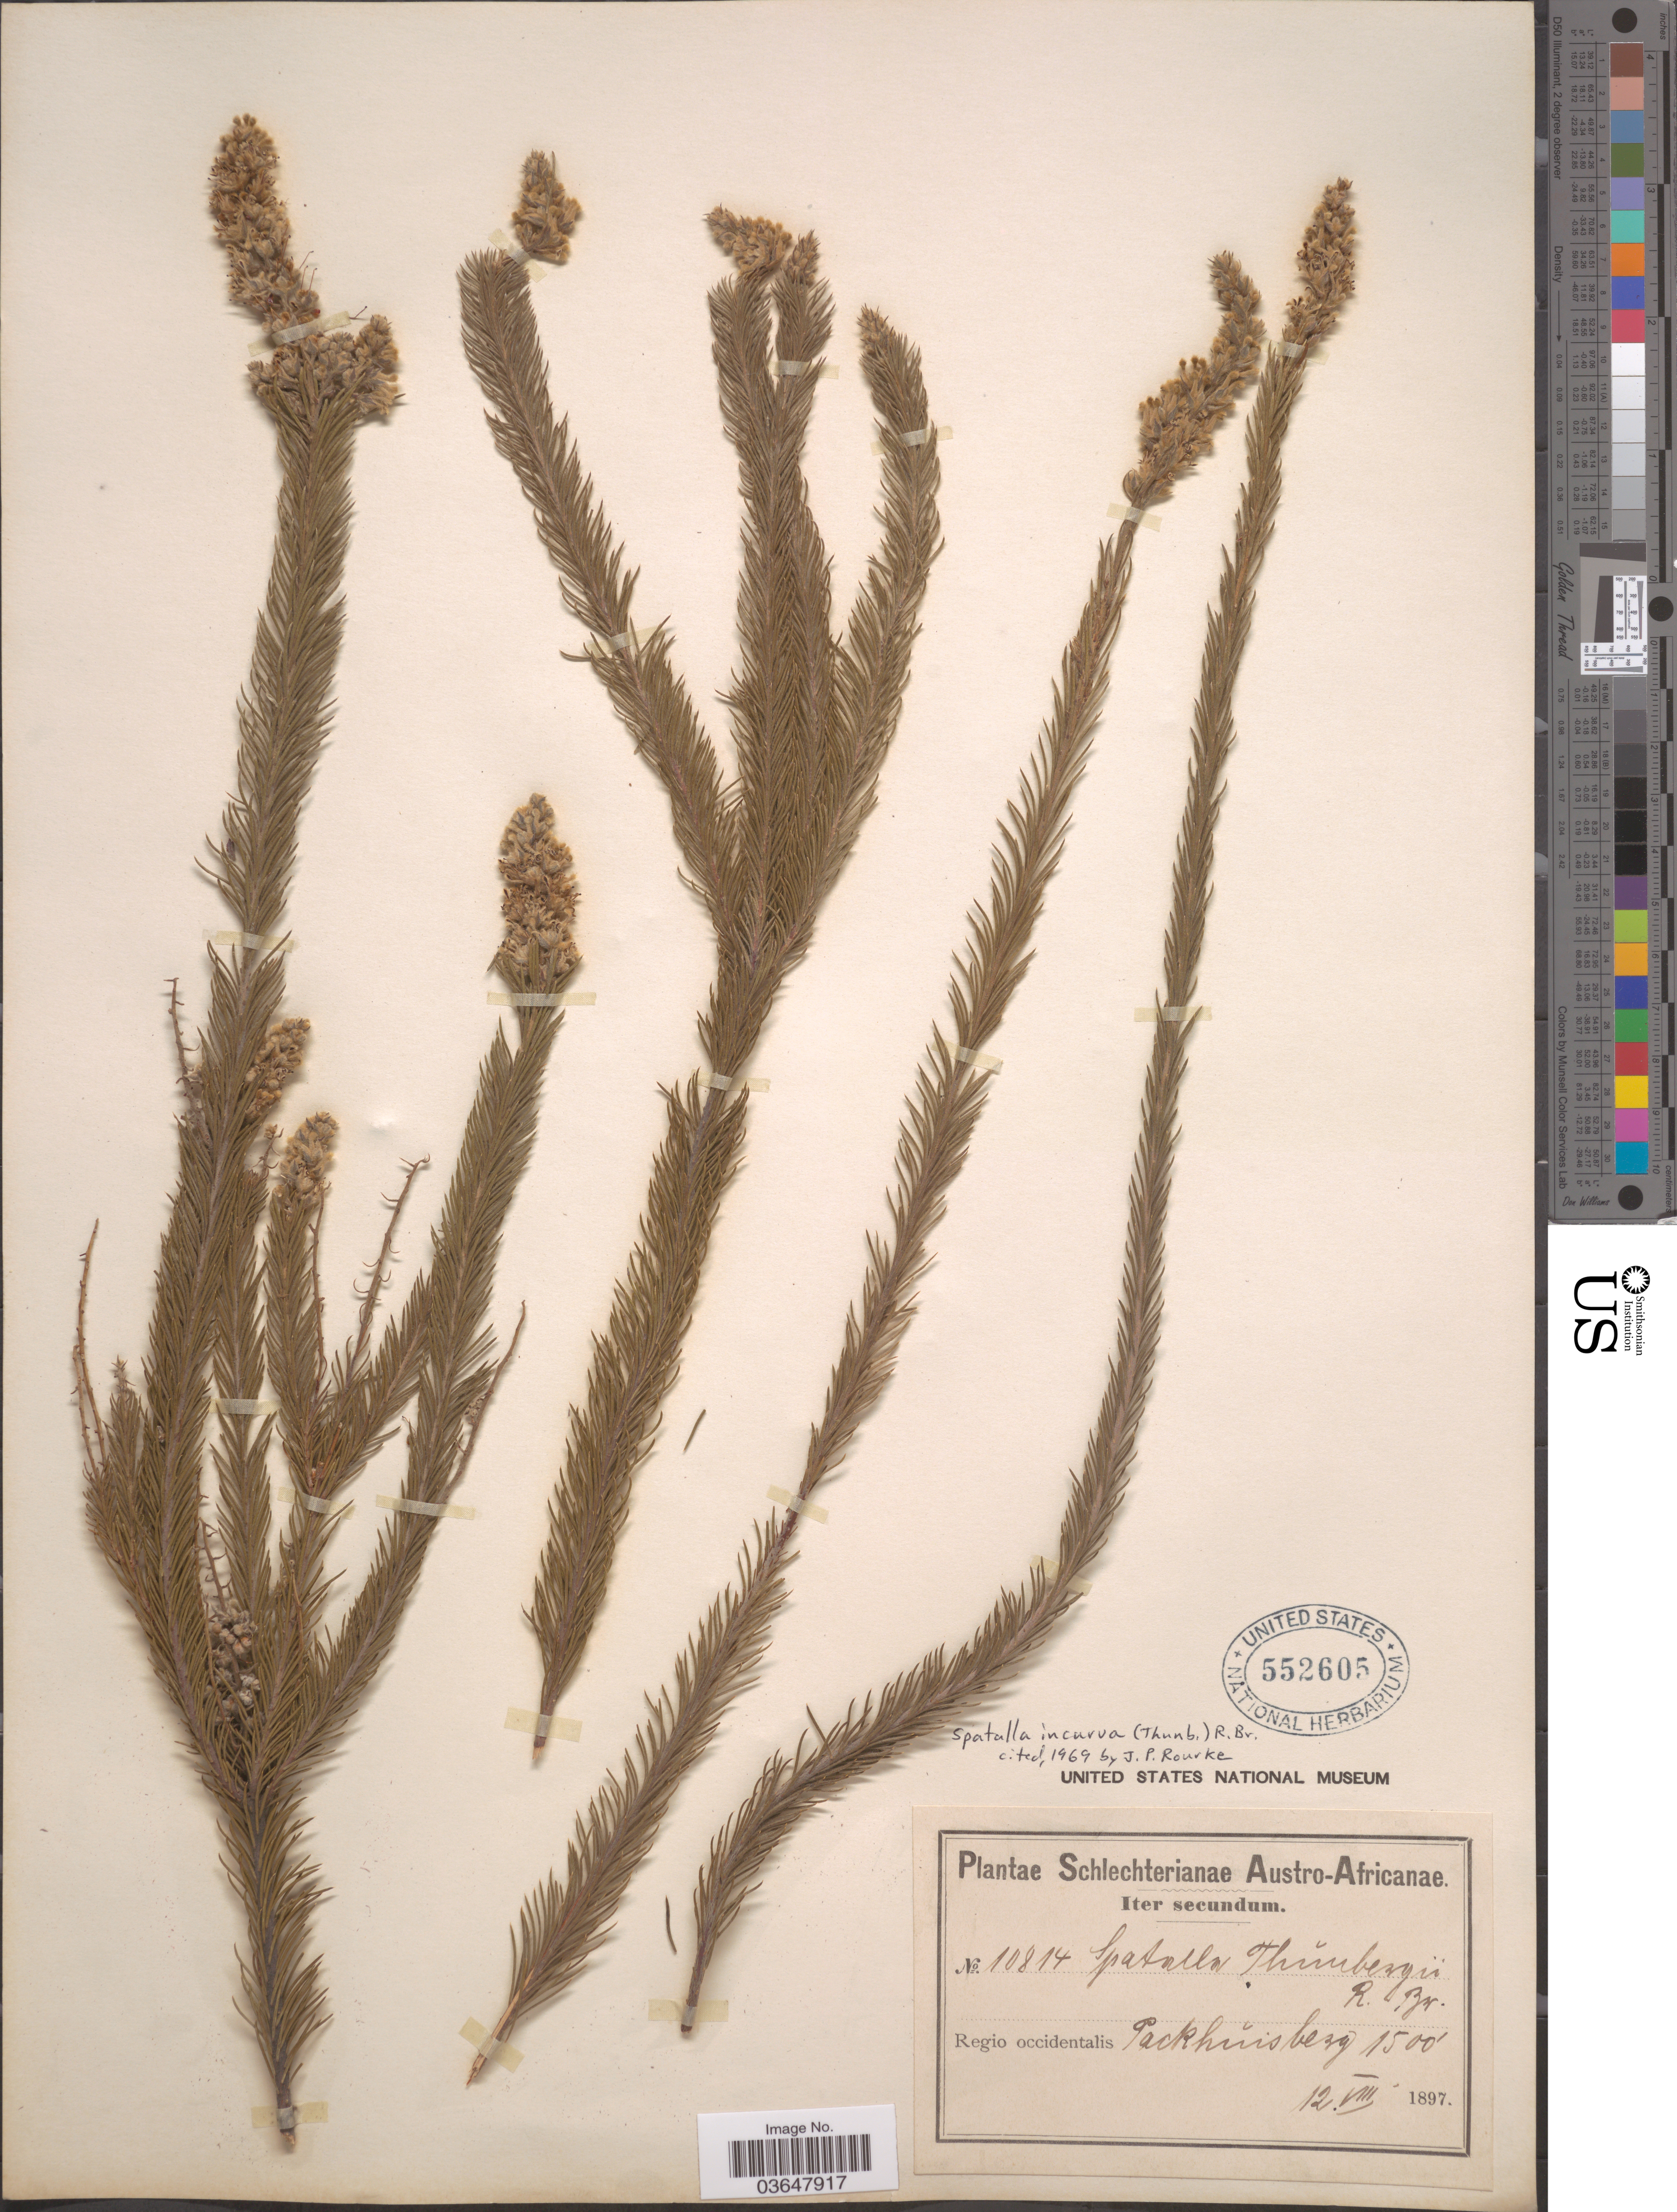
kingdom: Plantae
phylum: Tracheophyta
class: Magnoliopsida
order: Proteales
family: Proteaceae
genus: Spatalla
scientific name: Spatalla incurva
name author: R. Br.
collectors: Schlechter, --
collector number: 10814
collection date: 1897-08-12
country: South Africa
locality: Austro-Africanae. Regio occidentalis. Packhûisberg.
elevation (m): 457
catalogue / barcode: US 552605